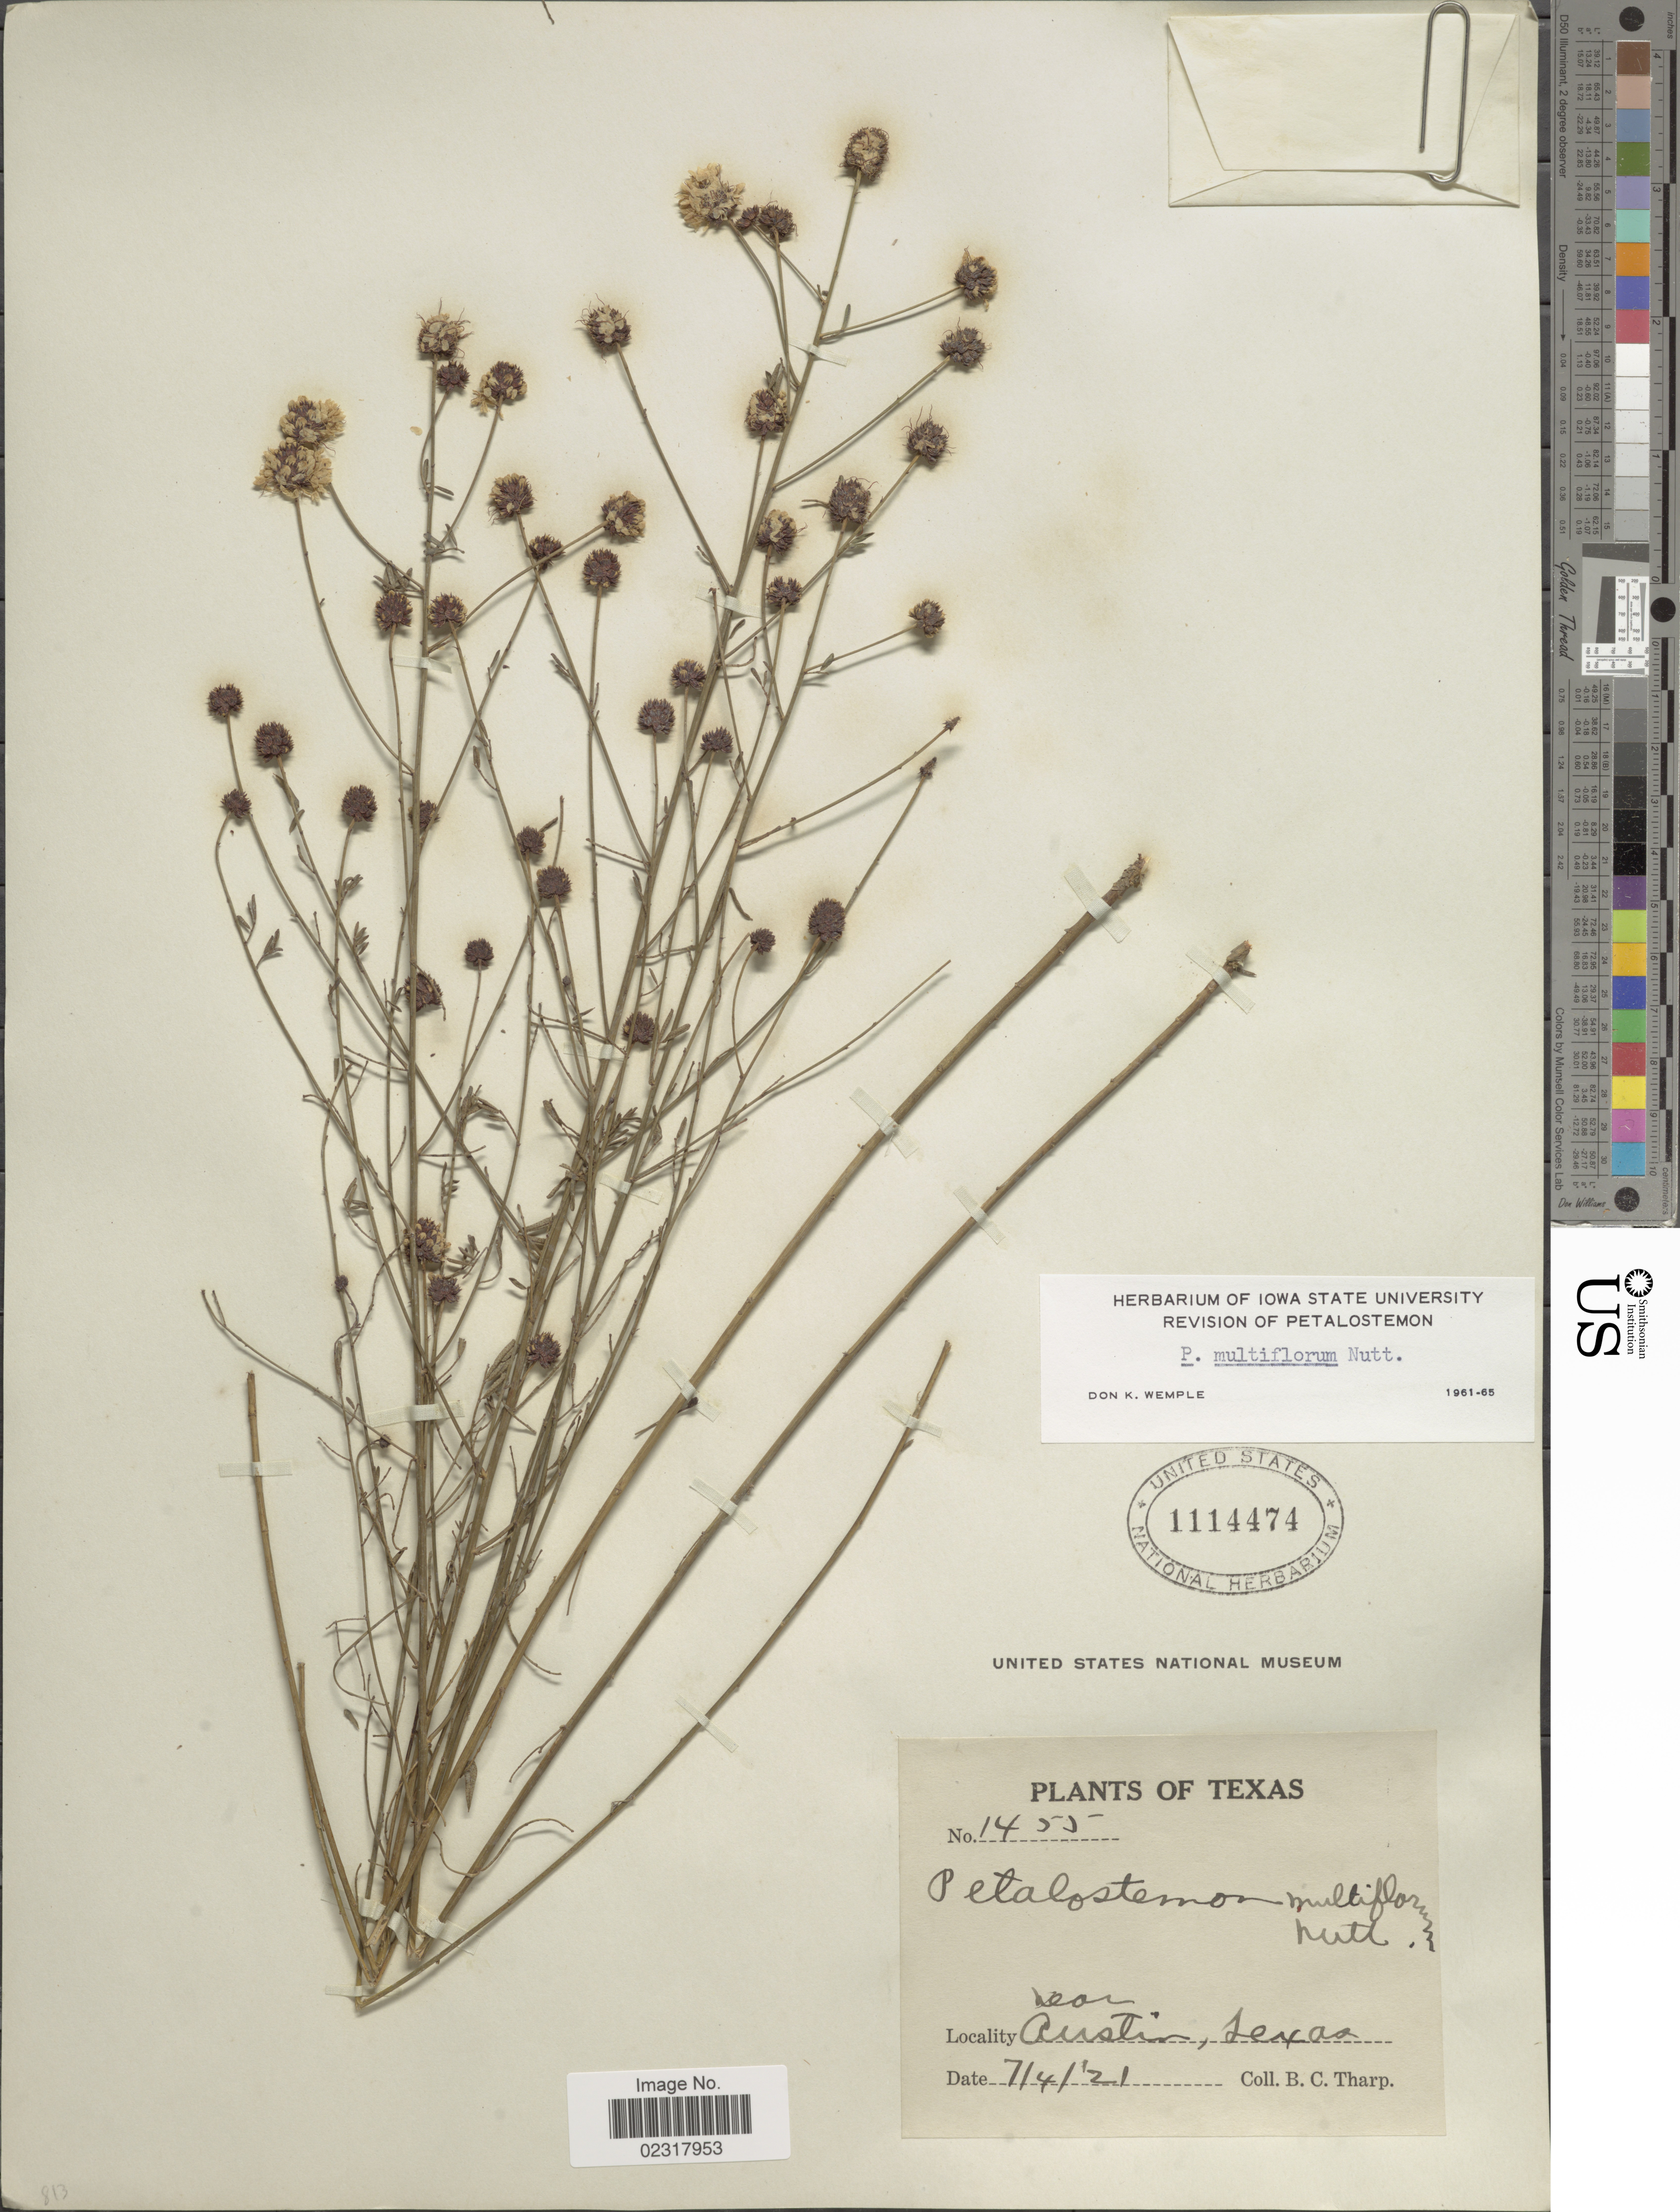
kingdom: Plantae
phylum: Tracheophyta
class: Magnoliopsida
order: Fabales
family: Fabaceae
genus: Dalea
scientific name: Dalea multiflora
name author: (Nutt.) Shinners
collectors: B. C. Tharp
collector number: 1455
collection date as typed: Transcribed d/m/y: 4/7/21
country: United States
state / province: Texas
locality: Near Texas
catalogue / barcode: US 1114474